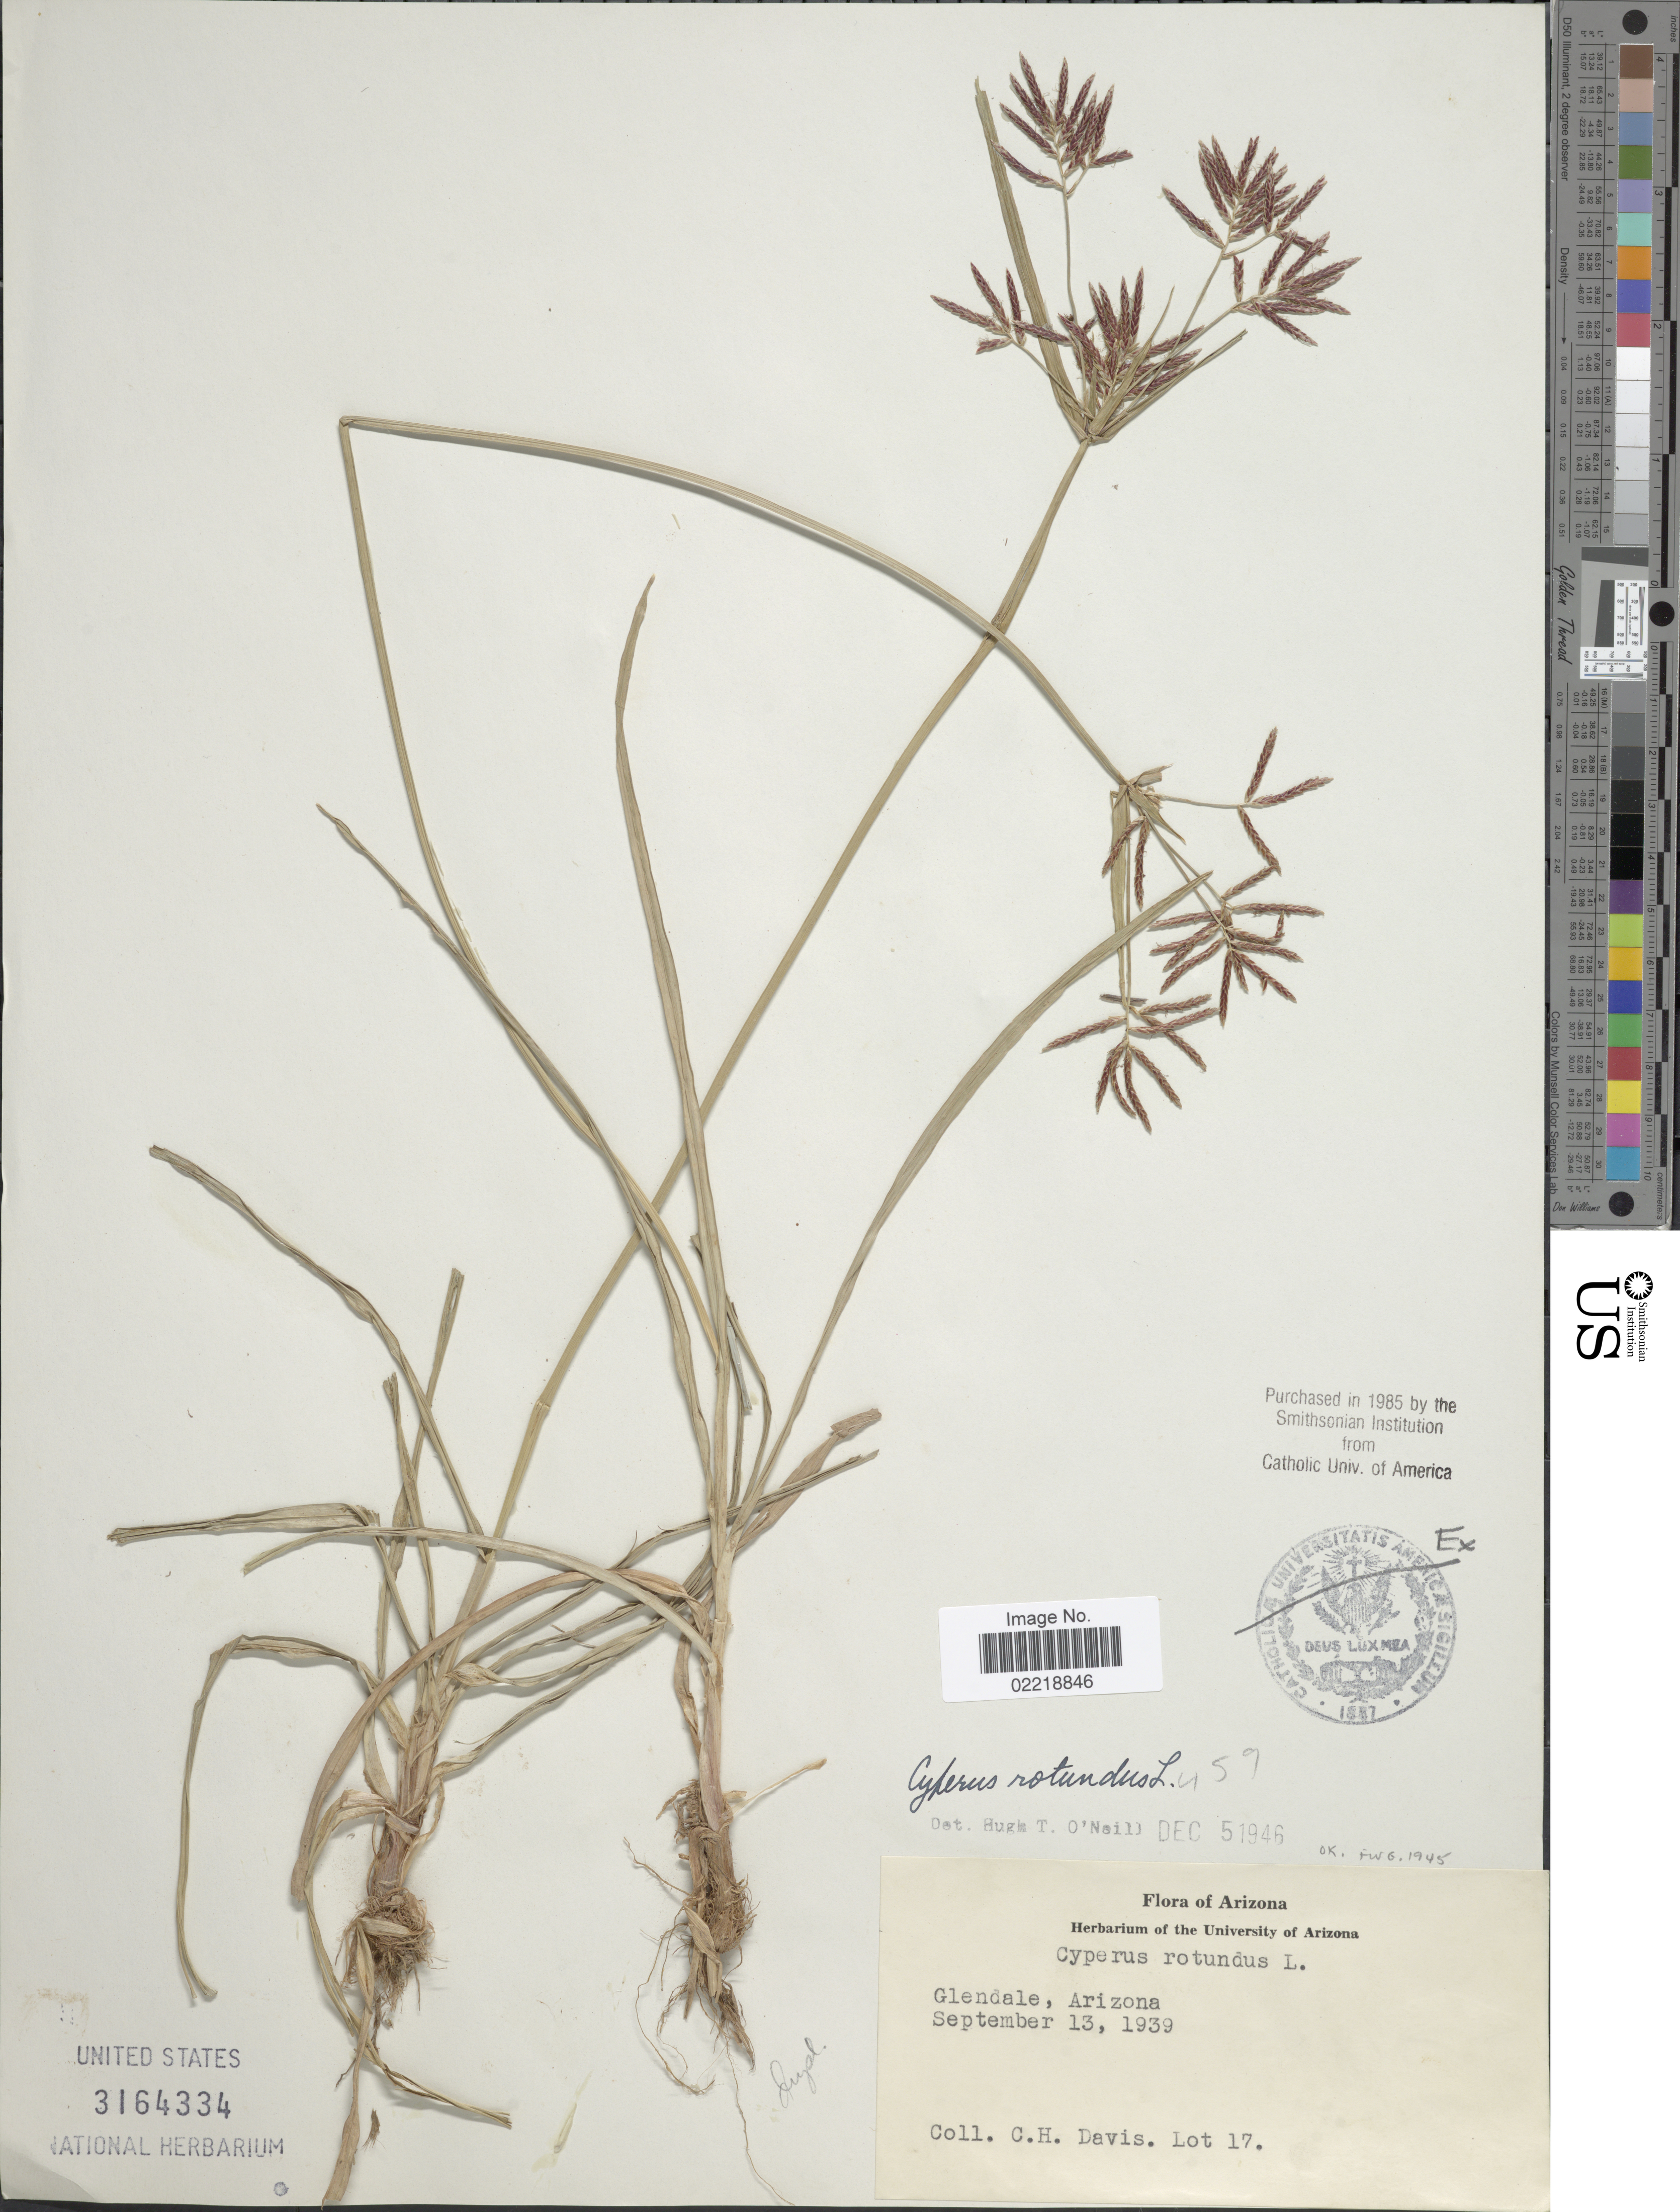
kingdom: Plantae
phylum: Tracheophyta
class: Liliopsida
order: Poales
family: Cyperaceae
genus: Cyperus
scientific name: Cyperus rotundus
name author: L.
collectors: C. Davis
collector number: lot. 17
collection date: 1939-09-13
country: United States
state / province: Arizona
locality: Glendale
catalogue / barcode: US 3164334